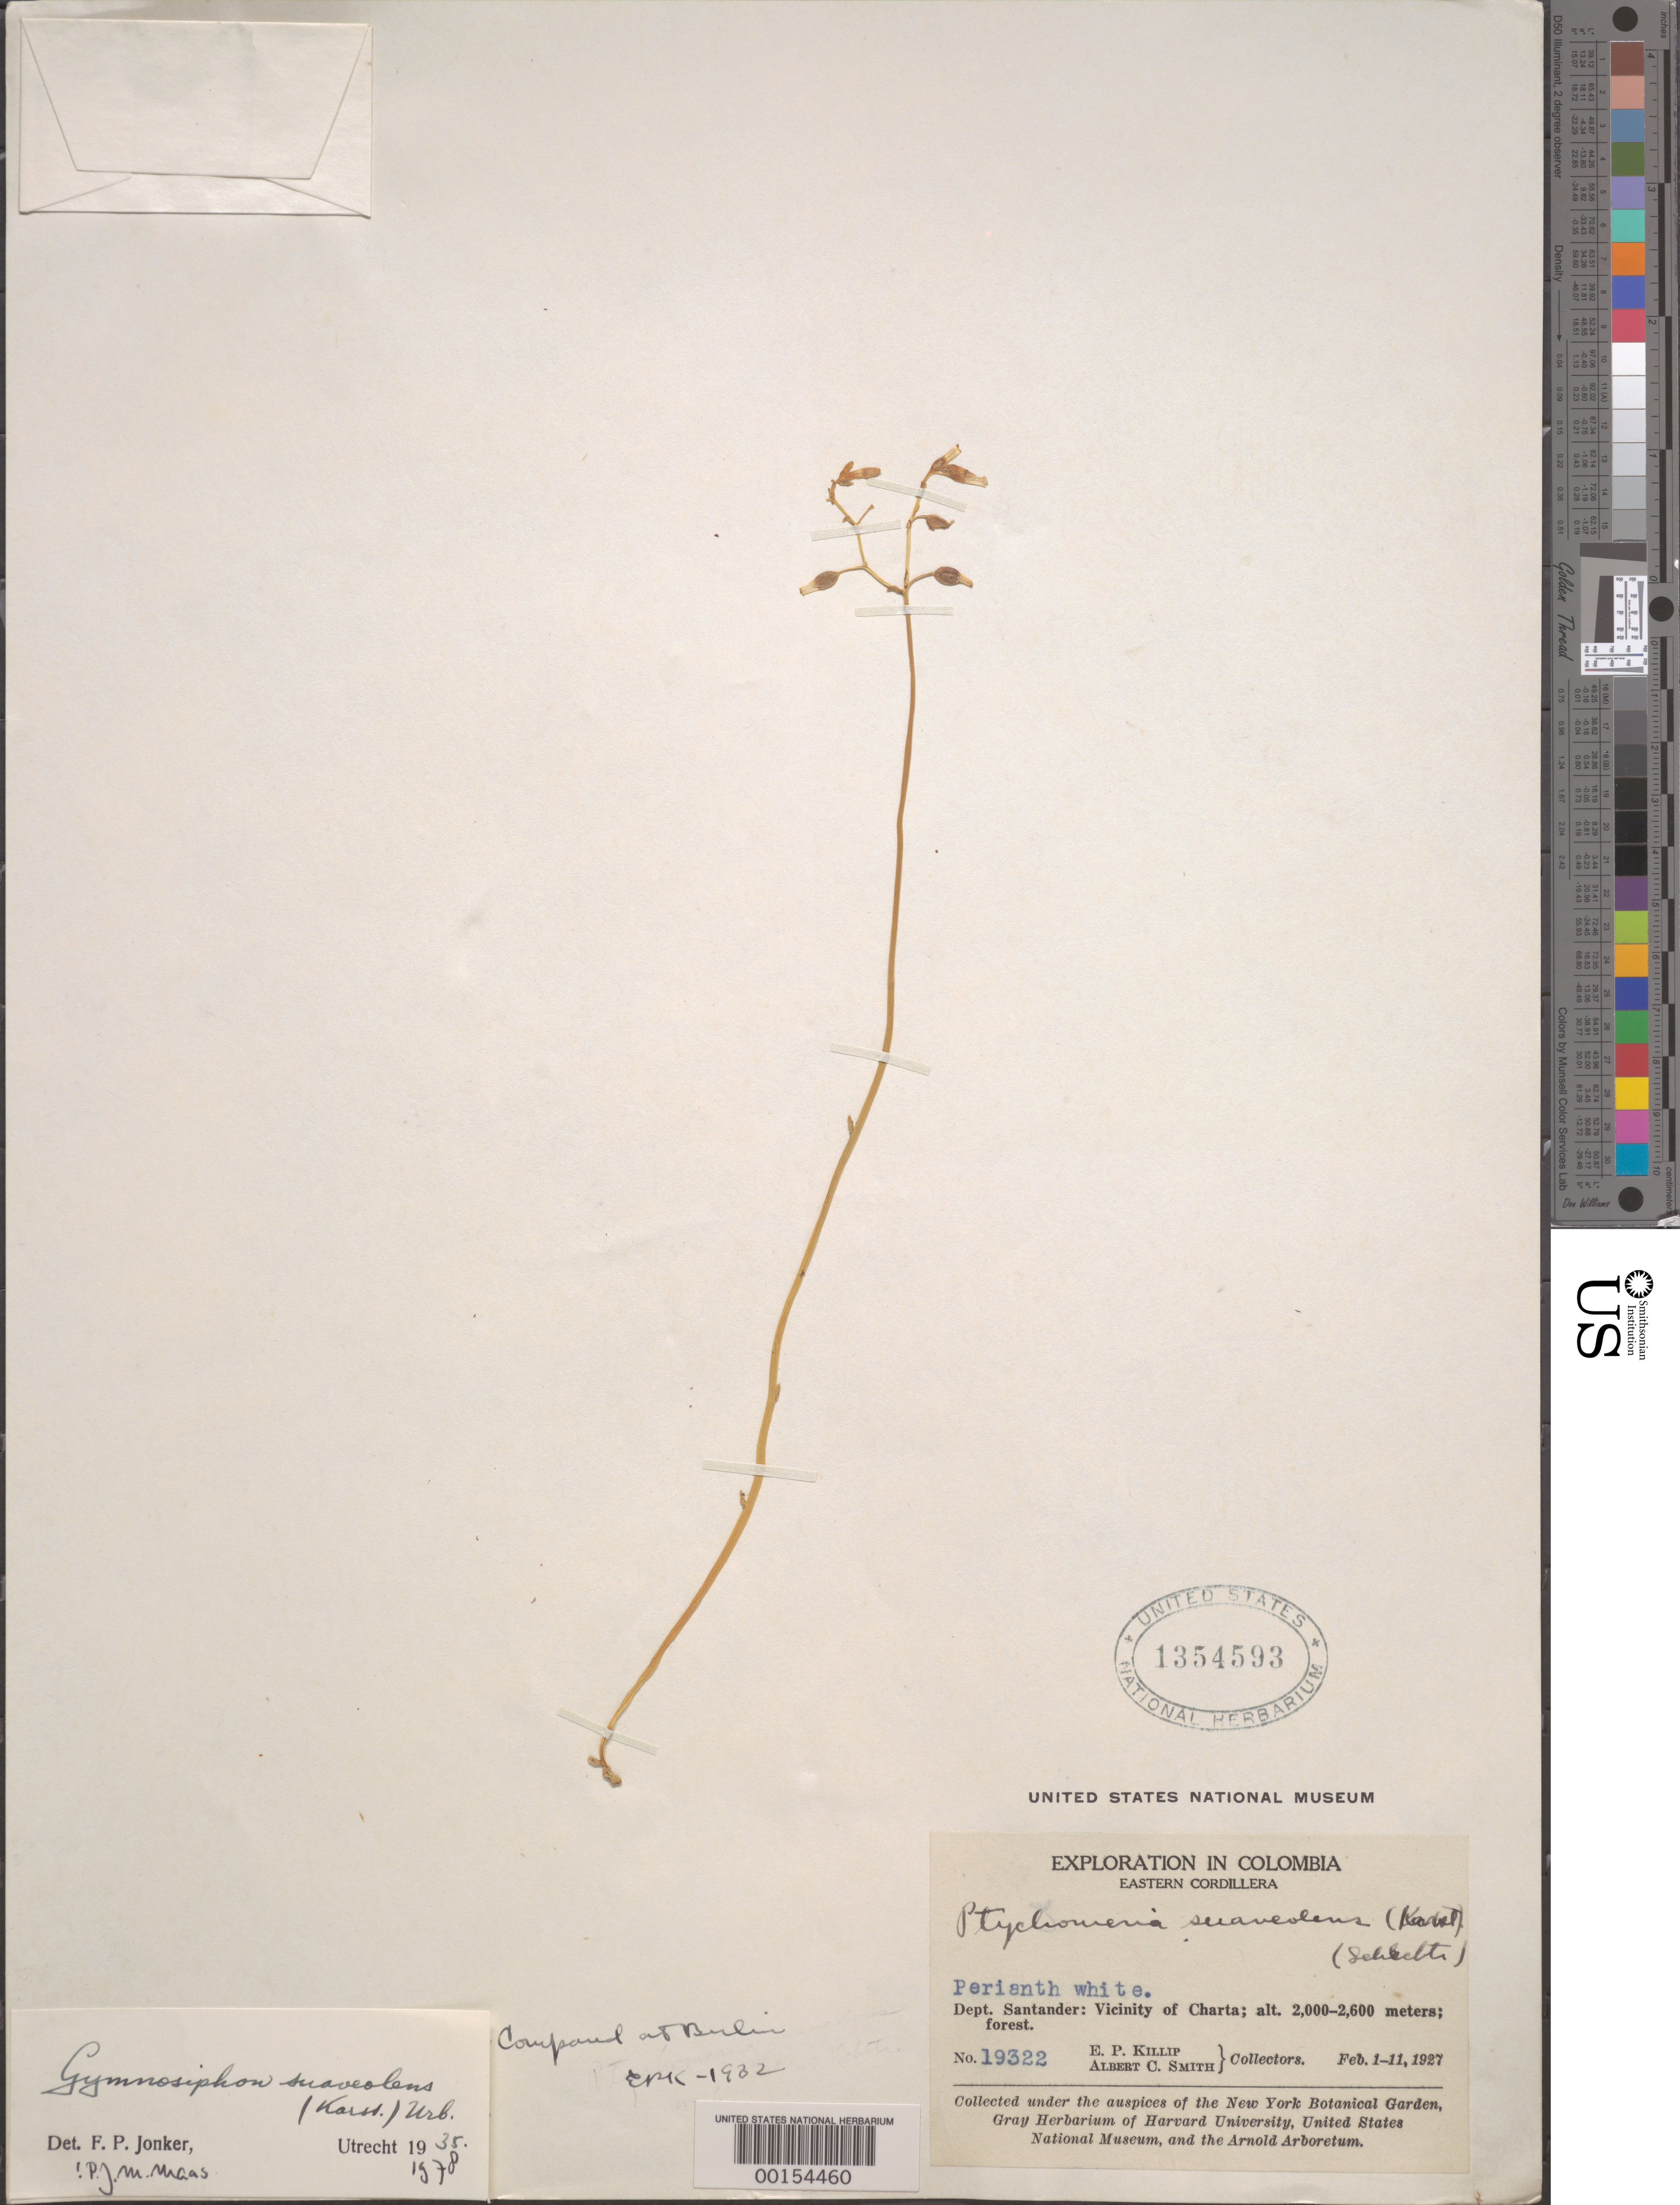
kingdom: Plantae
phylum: Tracheophyta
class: Liliopsida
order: Dioscoreales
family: Burmanniaceae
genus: Gymnosiphon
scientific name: Gymnosiphon suaveolens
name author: (H. Karst.) Urb.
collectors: E. P. Killip & A. C. Smith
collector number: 19322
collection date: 1927-02-01/1927-02-11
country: Colombia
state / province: Santander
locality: Eastern Cordillera. Dept. Santander: Vicinity of Charta.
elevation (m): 2000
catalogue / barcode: US 1354593